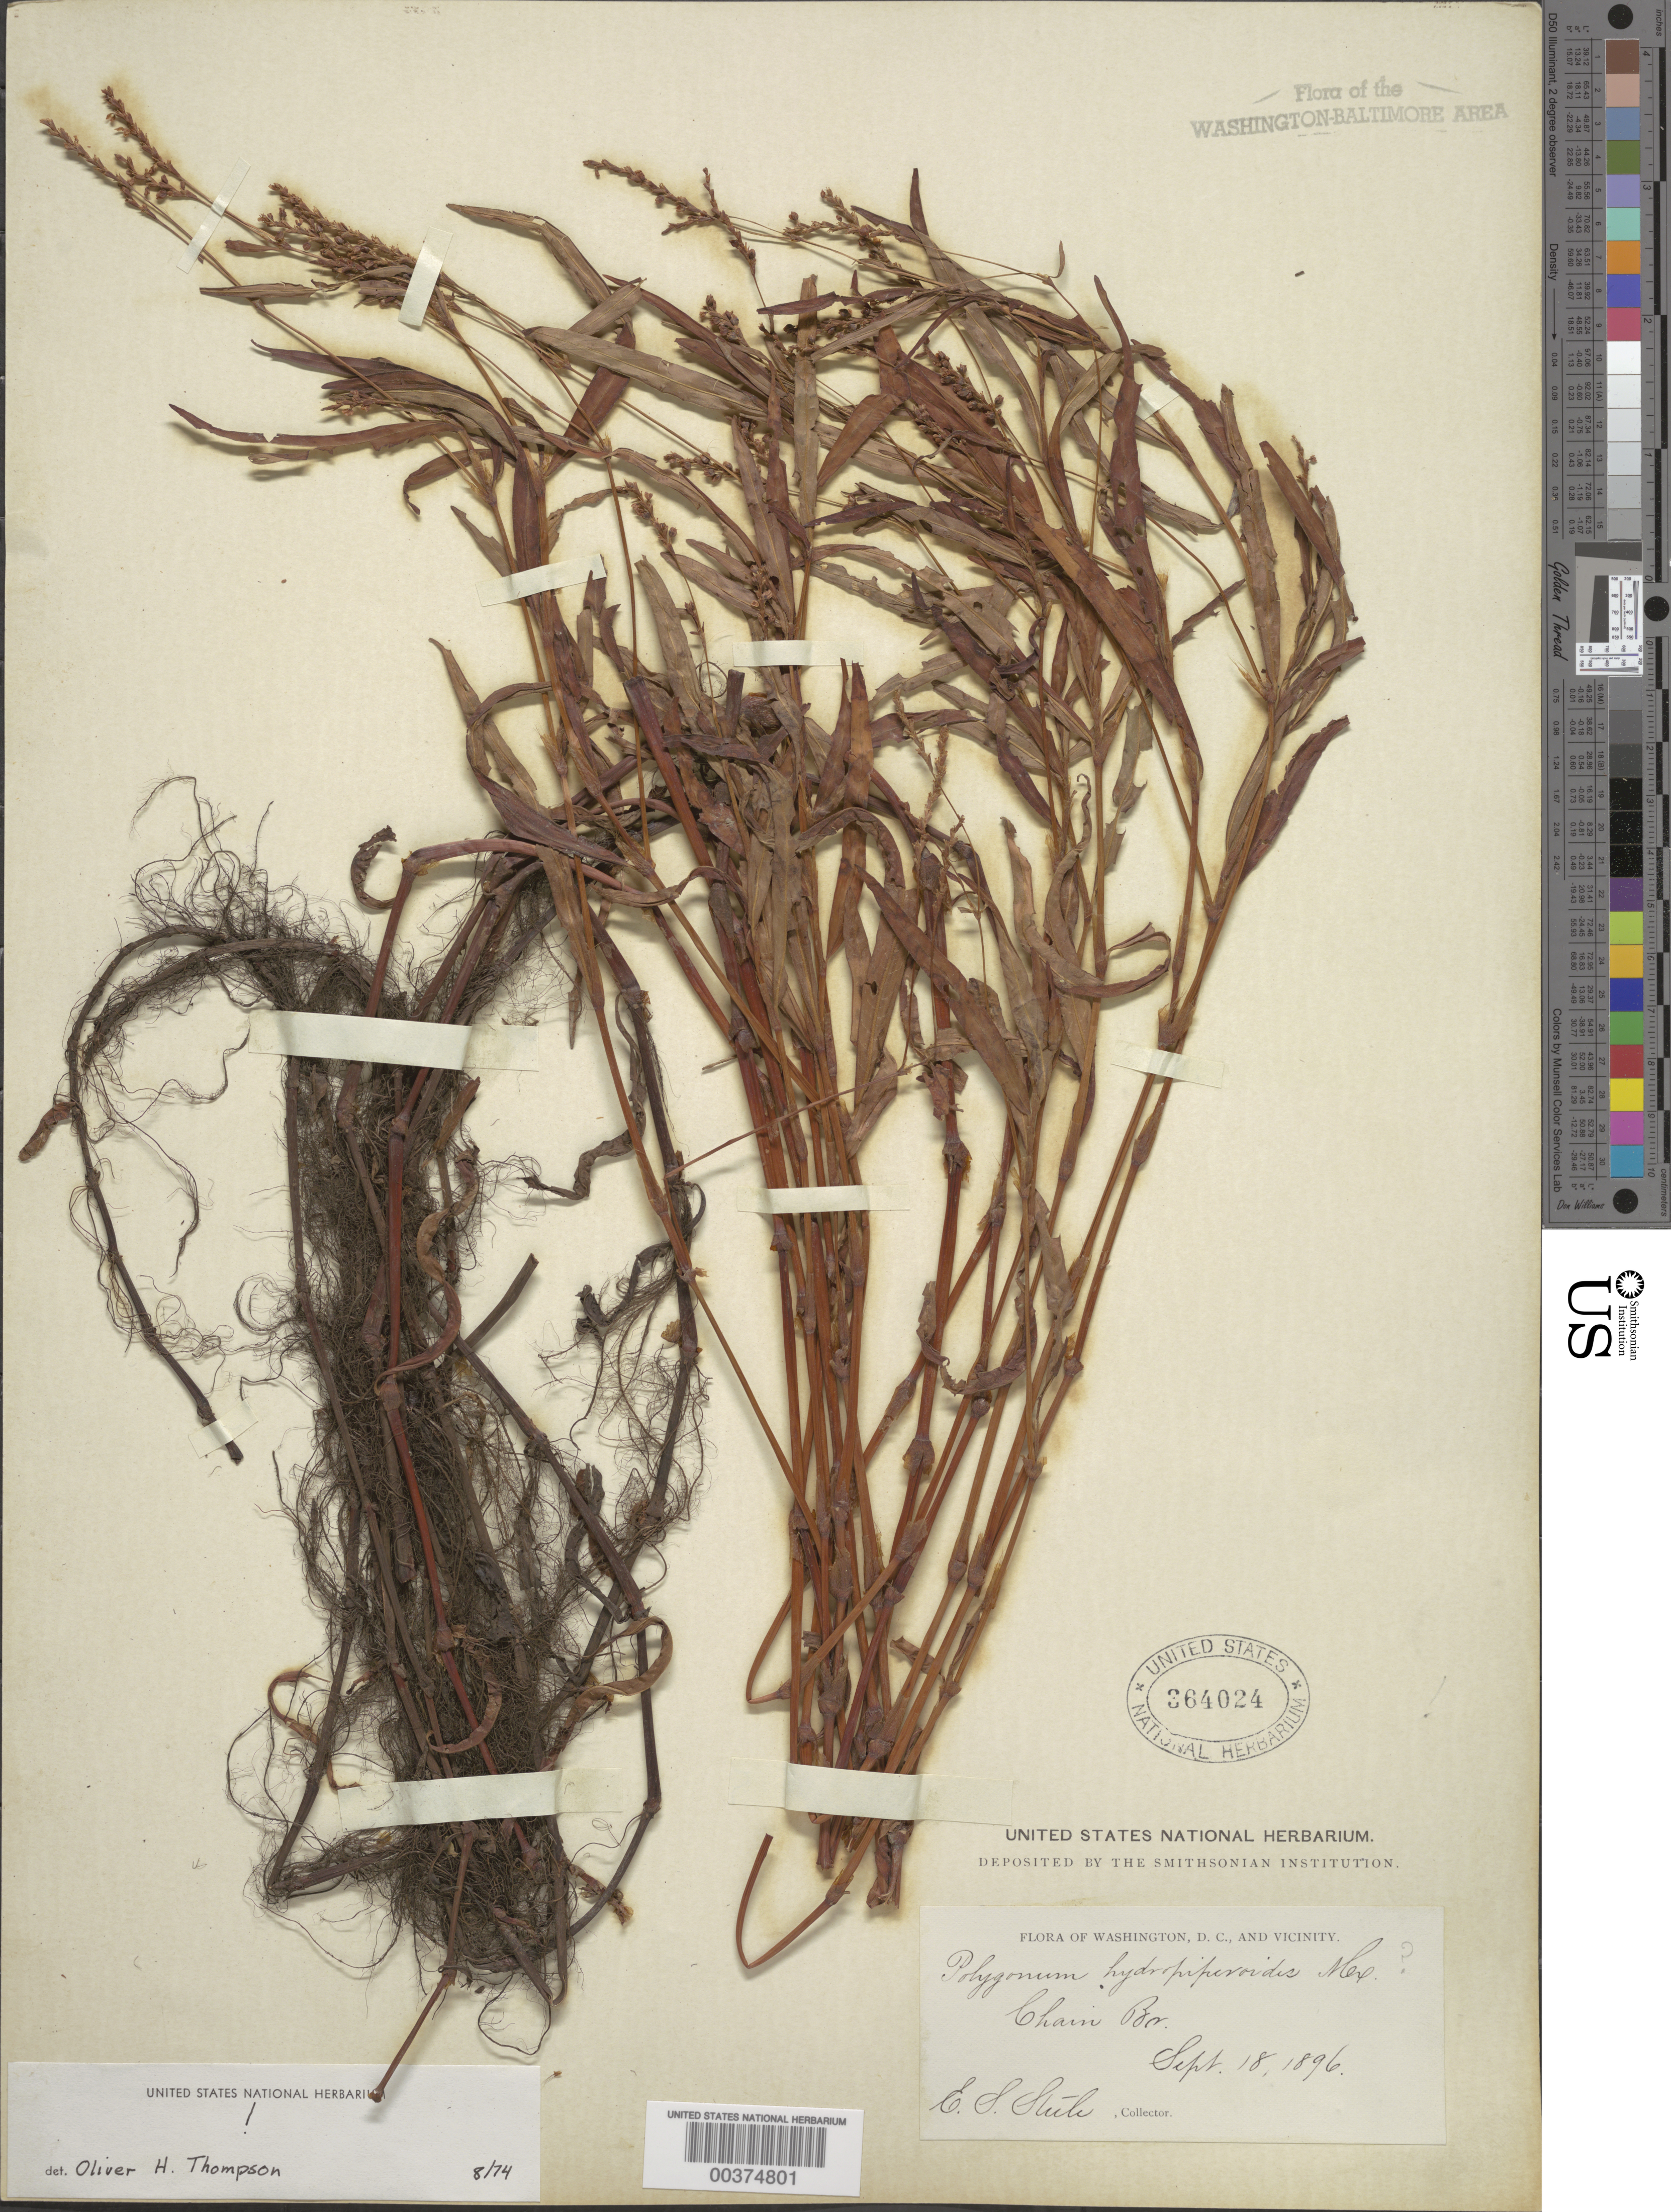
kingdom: Plantae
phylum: Tracheophyta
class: Magnoliopsida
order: Caryophyllales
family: Polygonaceae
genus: Persicaria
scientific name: Persicaria hydropiperoides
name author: (Michx.) Small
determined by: Atha, D. E.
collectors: E. Steele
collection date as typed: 18 Sep 1896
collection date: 1896-09-18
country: United States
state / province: District of Columbia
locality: Chain Bridge C. and O. Canal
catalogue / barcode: US 364024